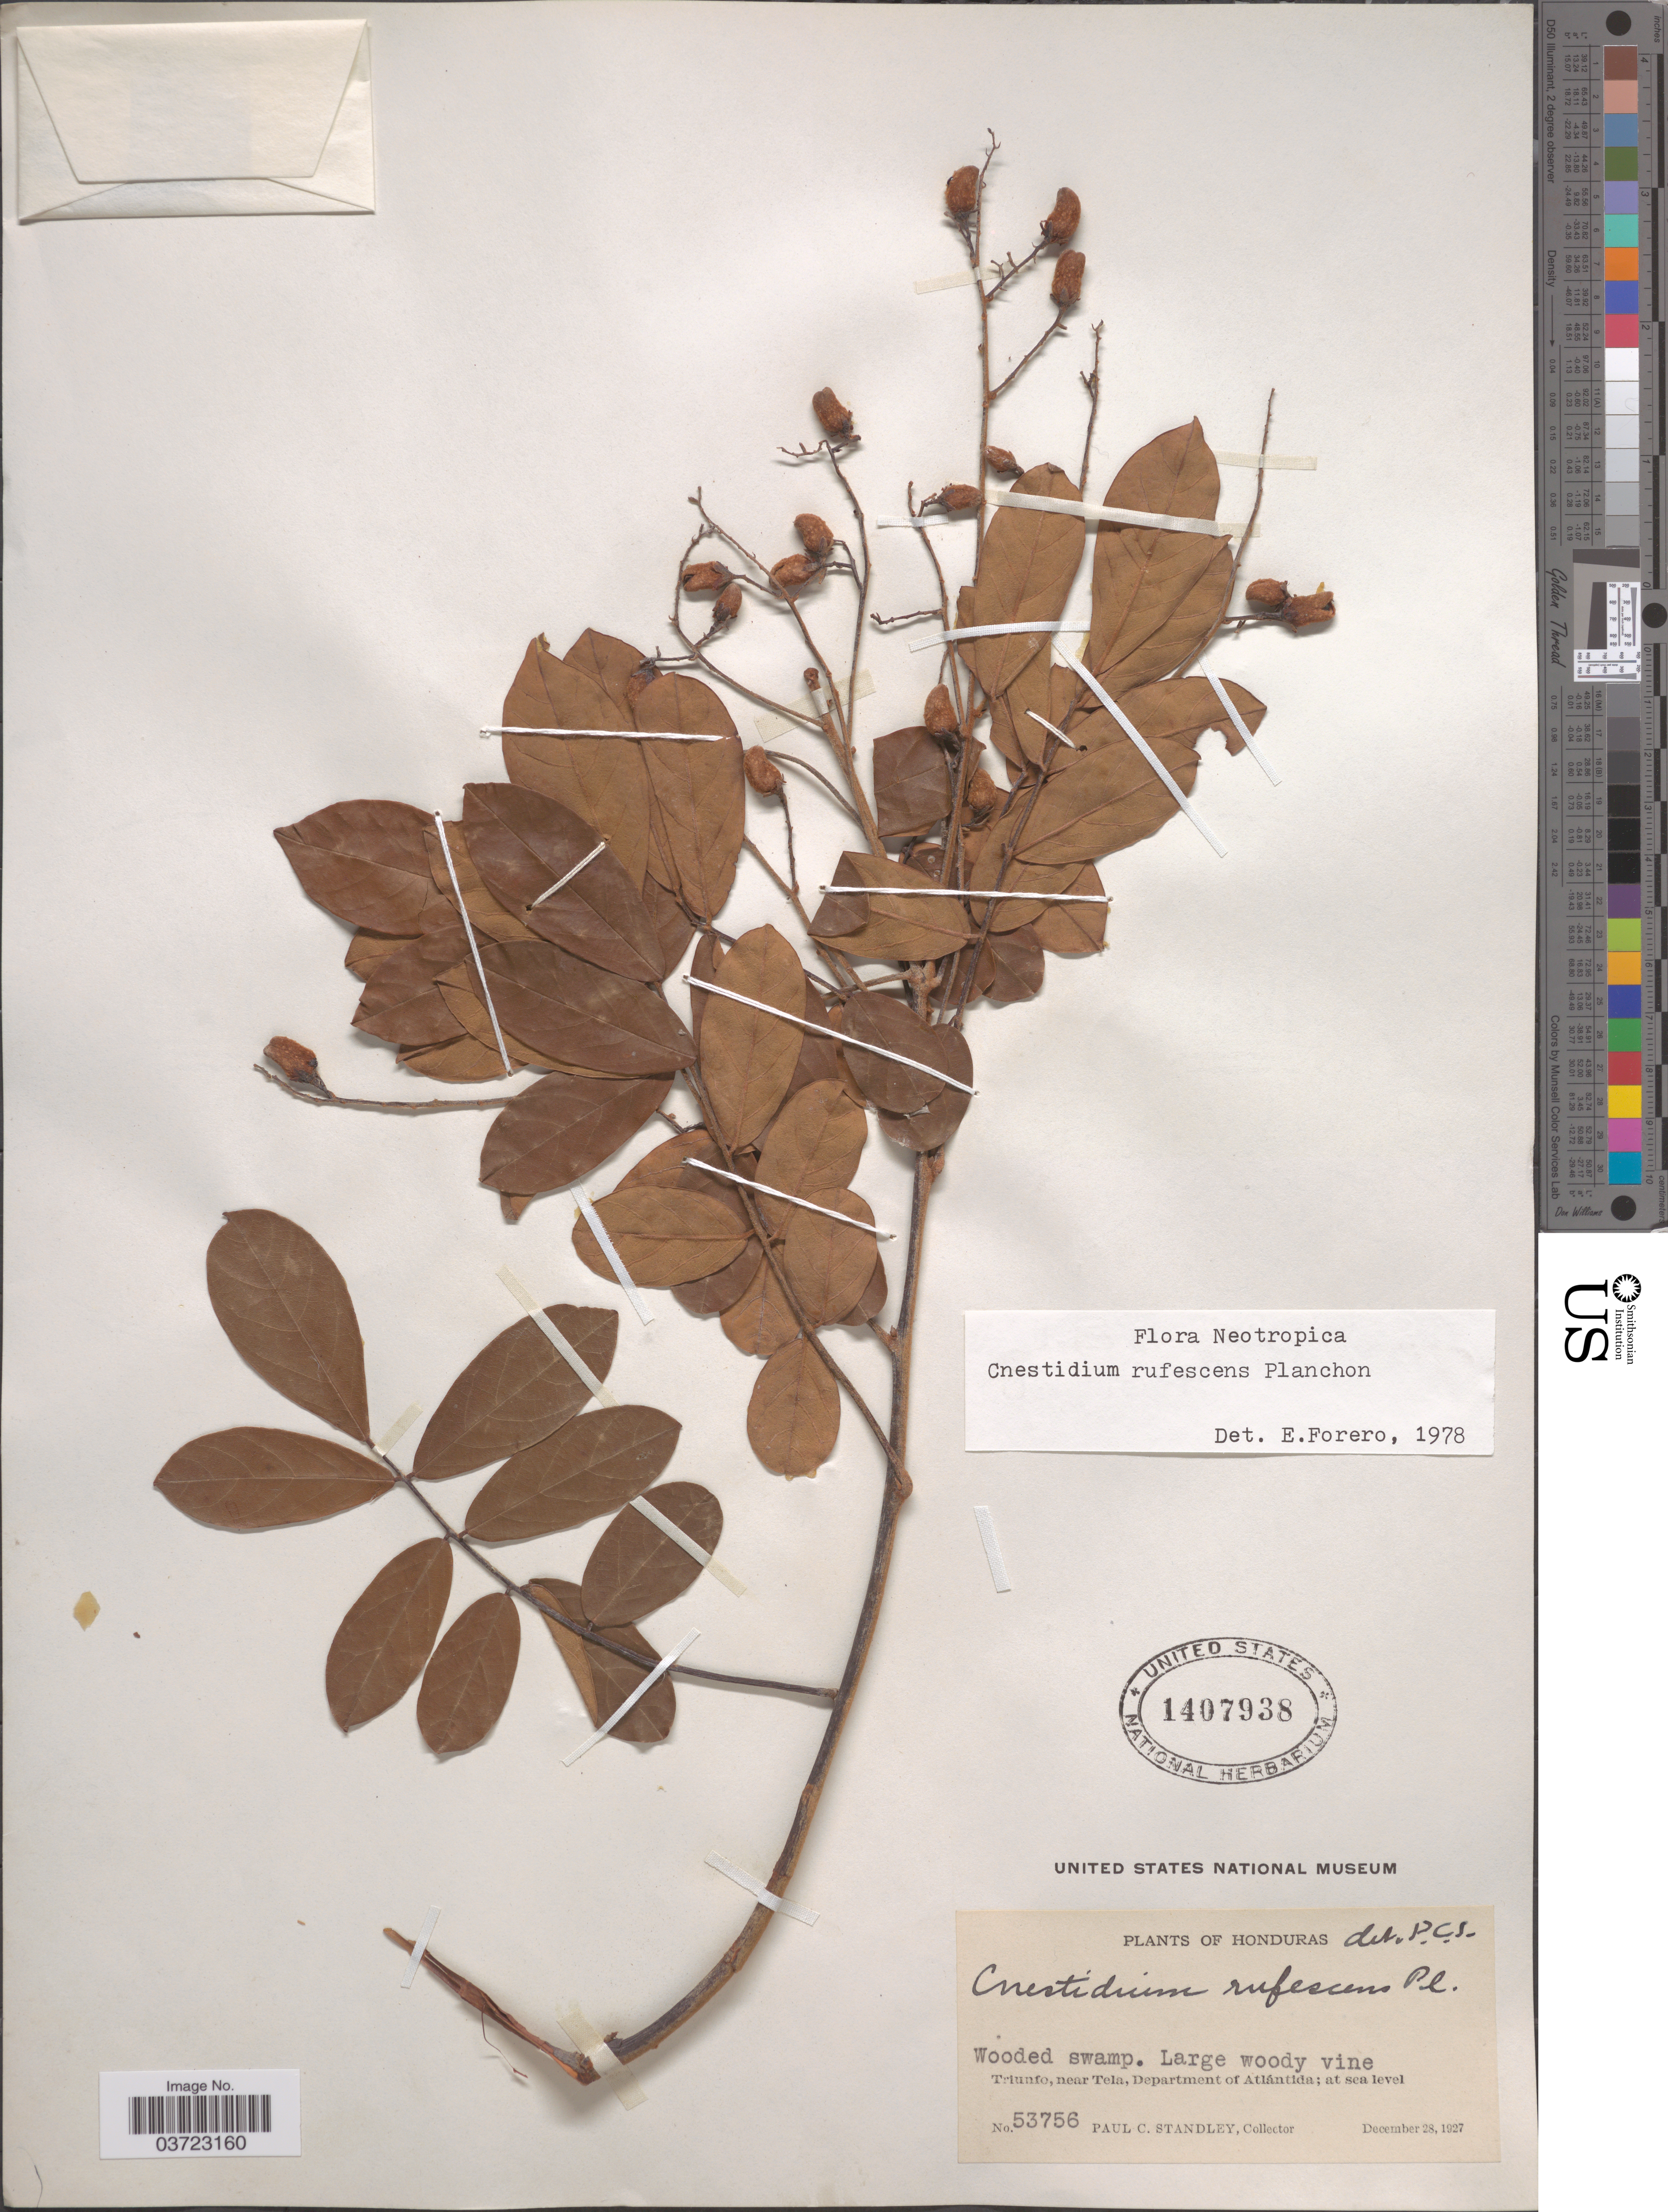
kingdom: Plantae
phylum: Tracheophyta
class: Magnoliopsida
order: Oxalidales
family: Connaraceae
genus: Cnestidium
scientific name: Cnestidium rufescens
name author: Planch.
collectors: P. C. Standley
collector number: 53756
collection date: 1927-12-28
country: Honduras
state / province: Atlantida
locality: Triunfe, near Tela, Department of Atlántida.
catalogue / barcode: US 1407938